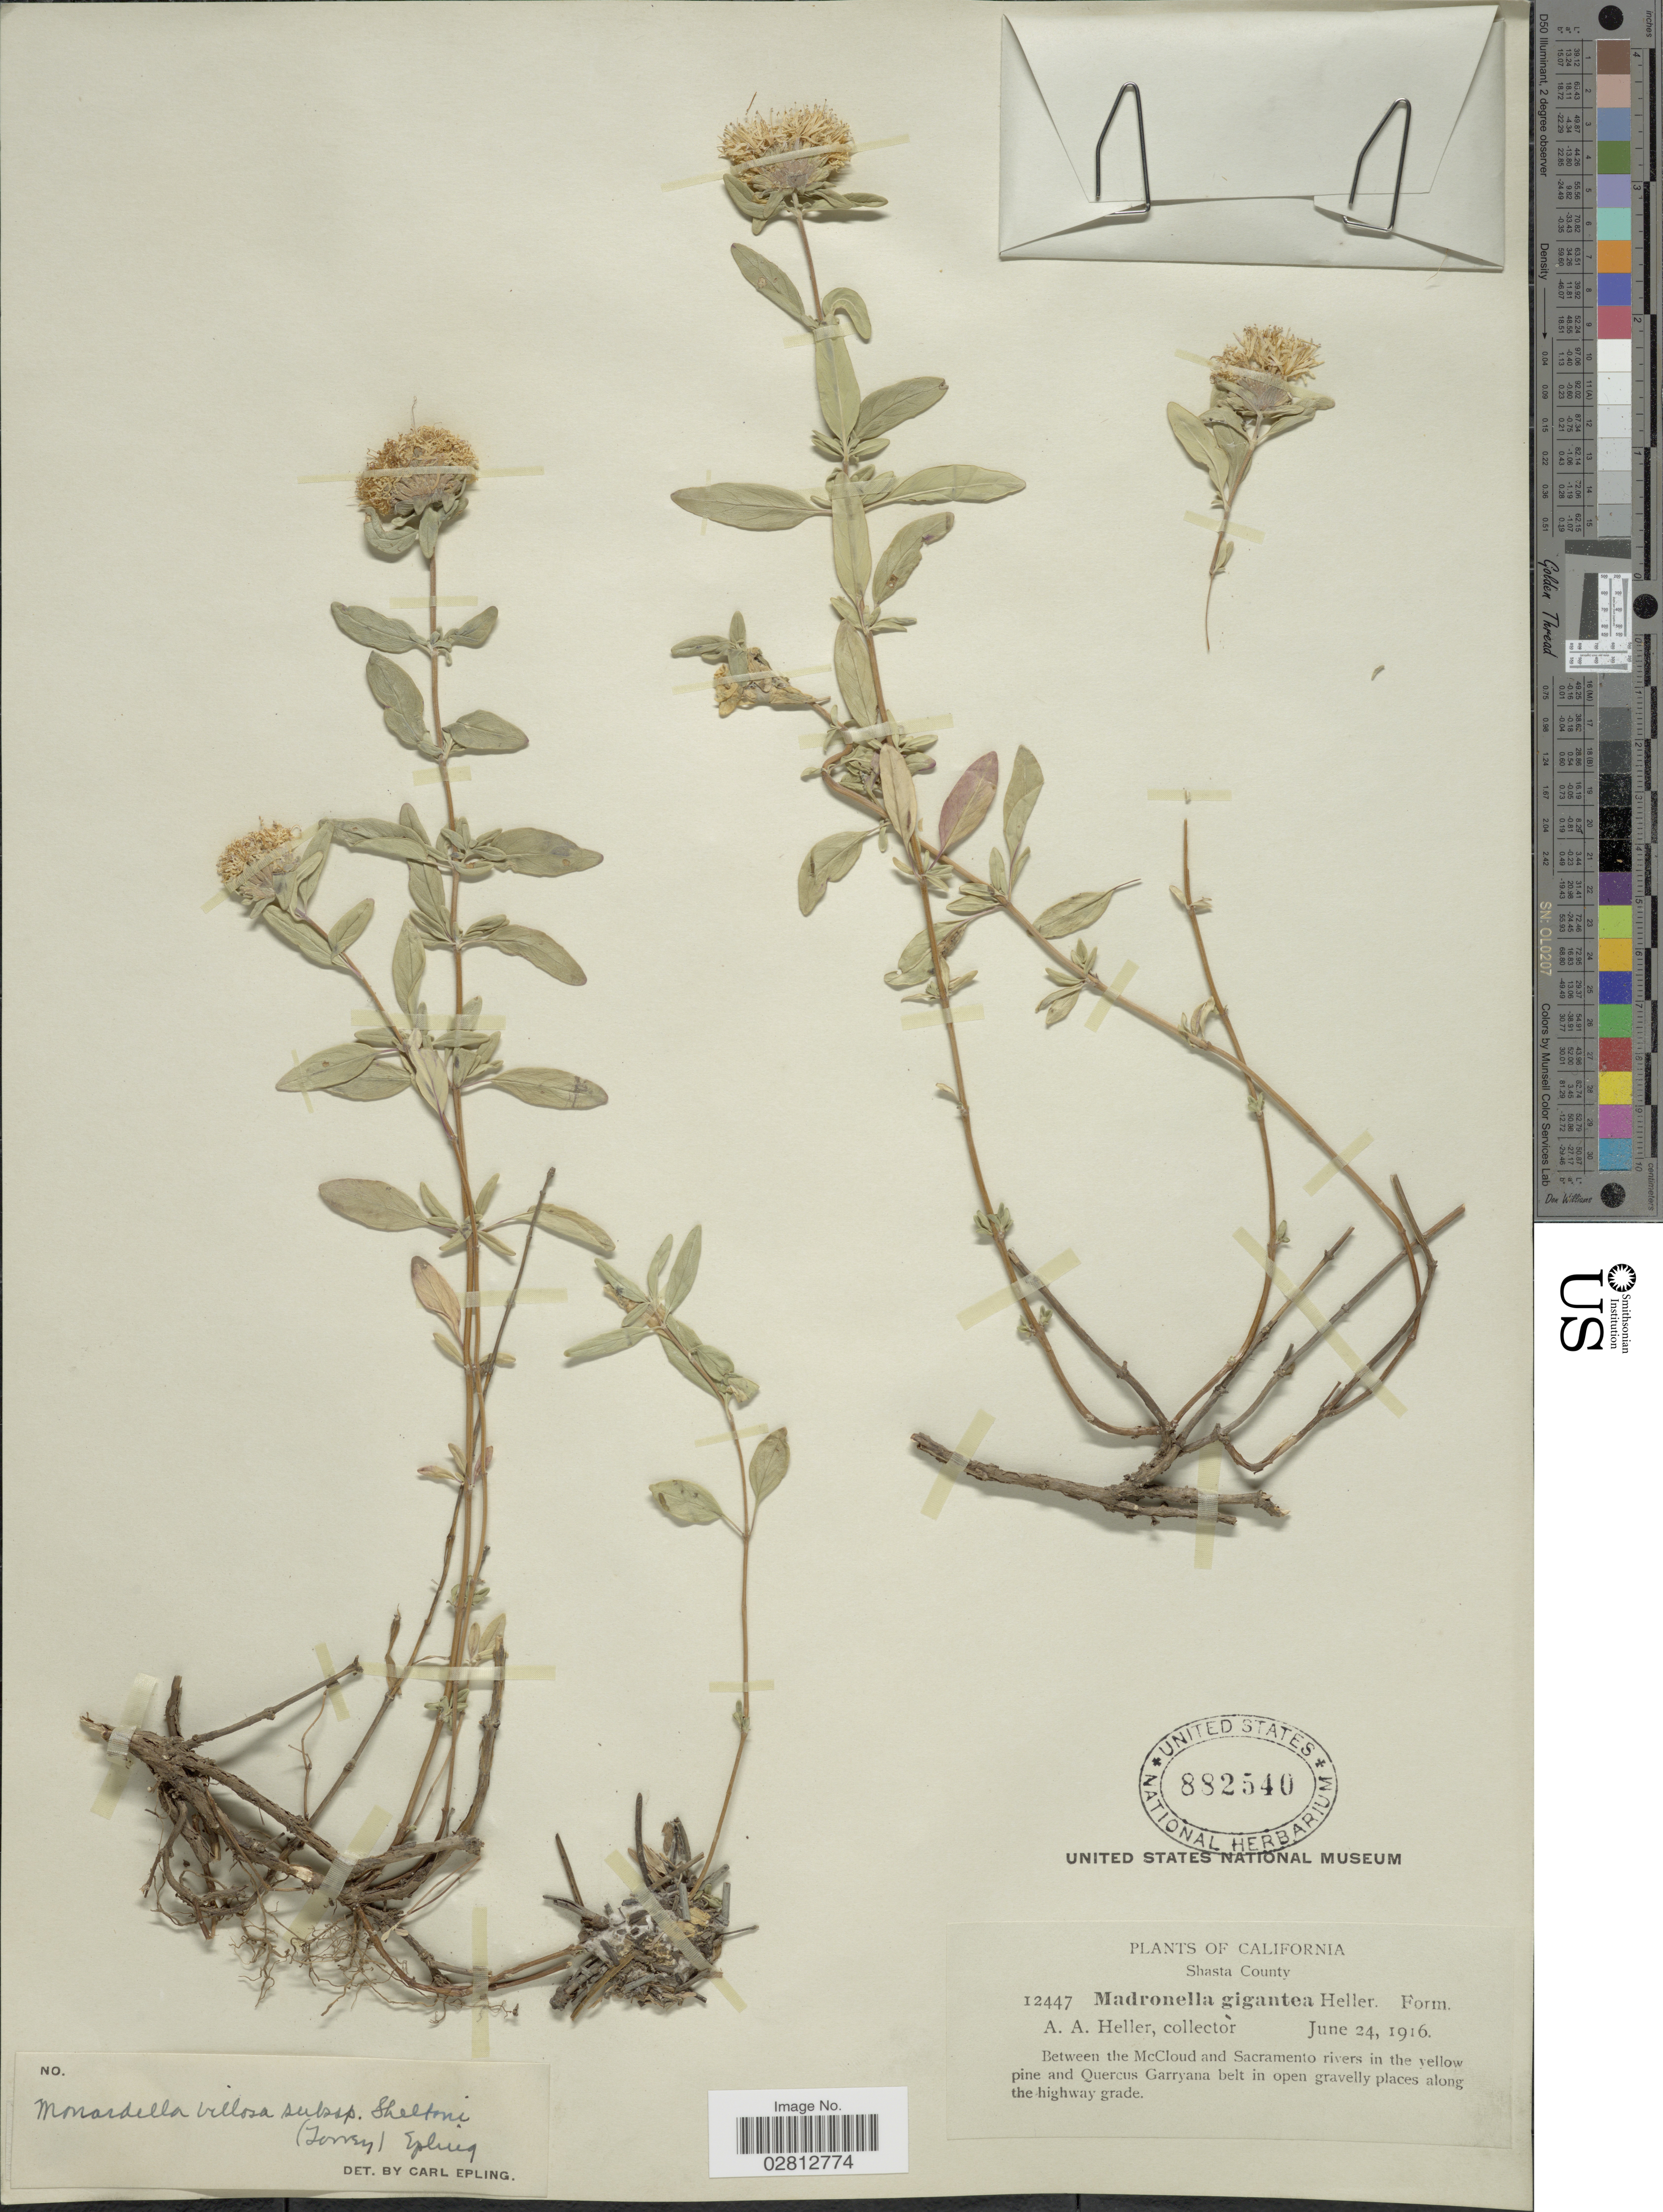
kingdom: Plantae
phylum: Tracheophyta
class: Magnoliopsida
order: Lamiales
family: Lamiaceae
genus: Monardella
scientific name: Monardella villosa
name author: Benth.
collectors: A. A. Heller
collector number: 12447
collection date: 1916-06-24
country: United States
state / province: California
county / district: Shasta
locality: Shasta County, between the McCloud and Sacramento rivers.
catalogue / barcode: US 882540